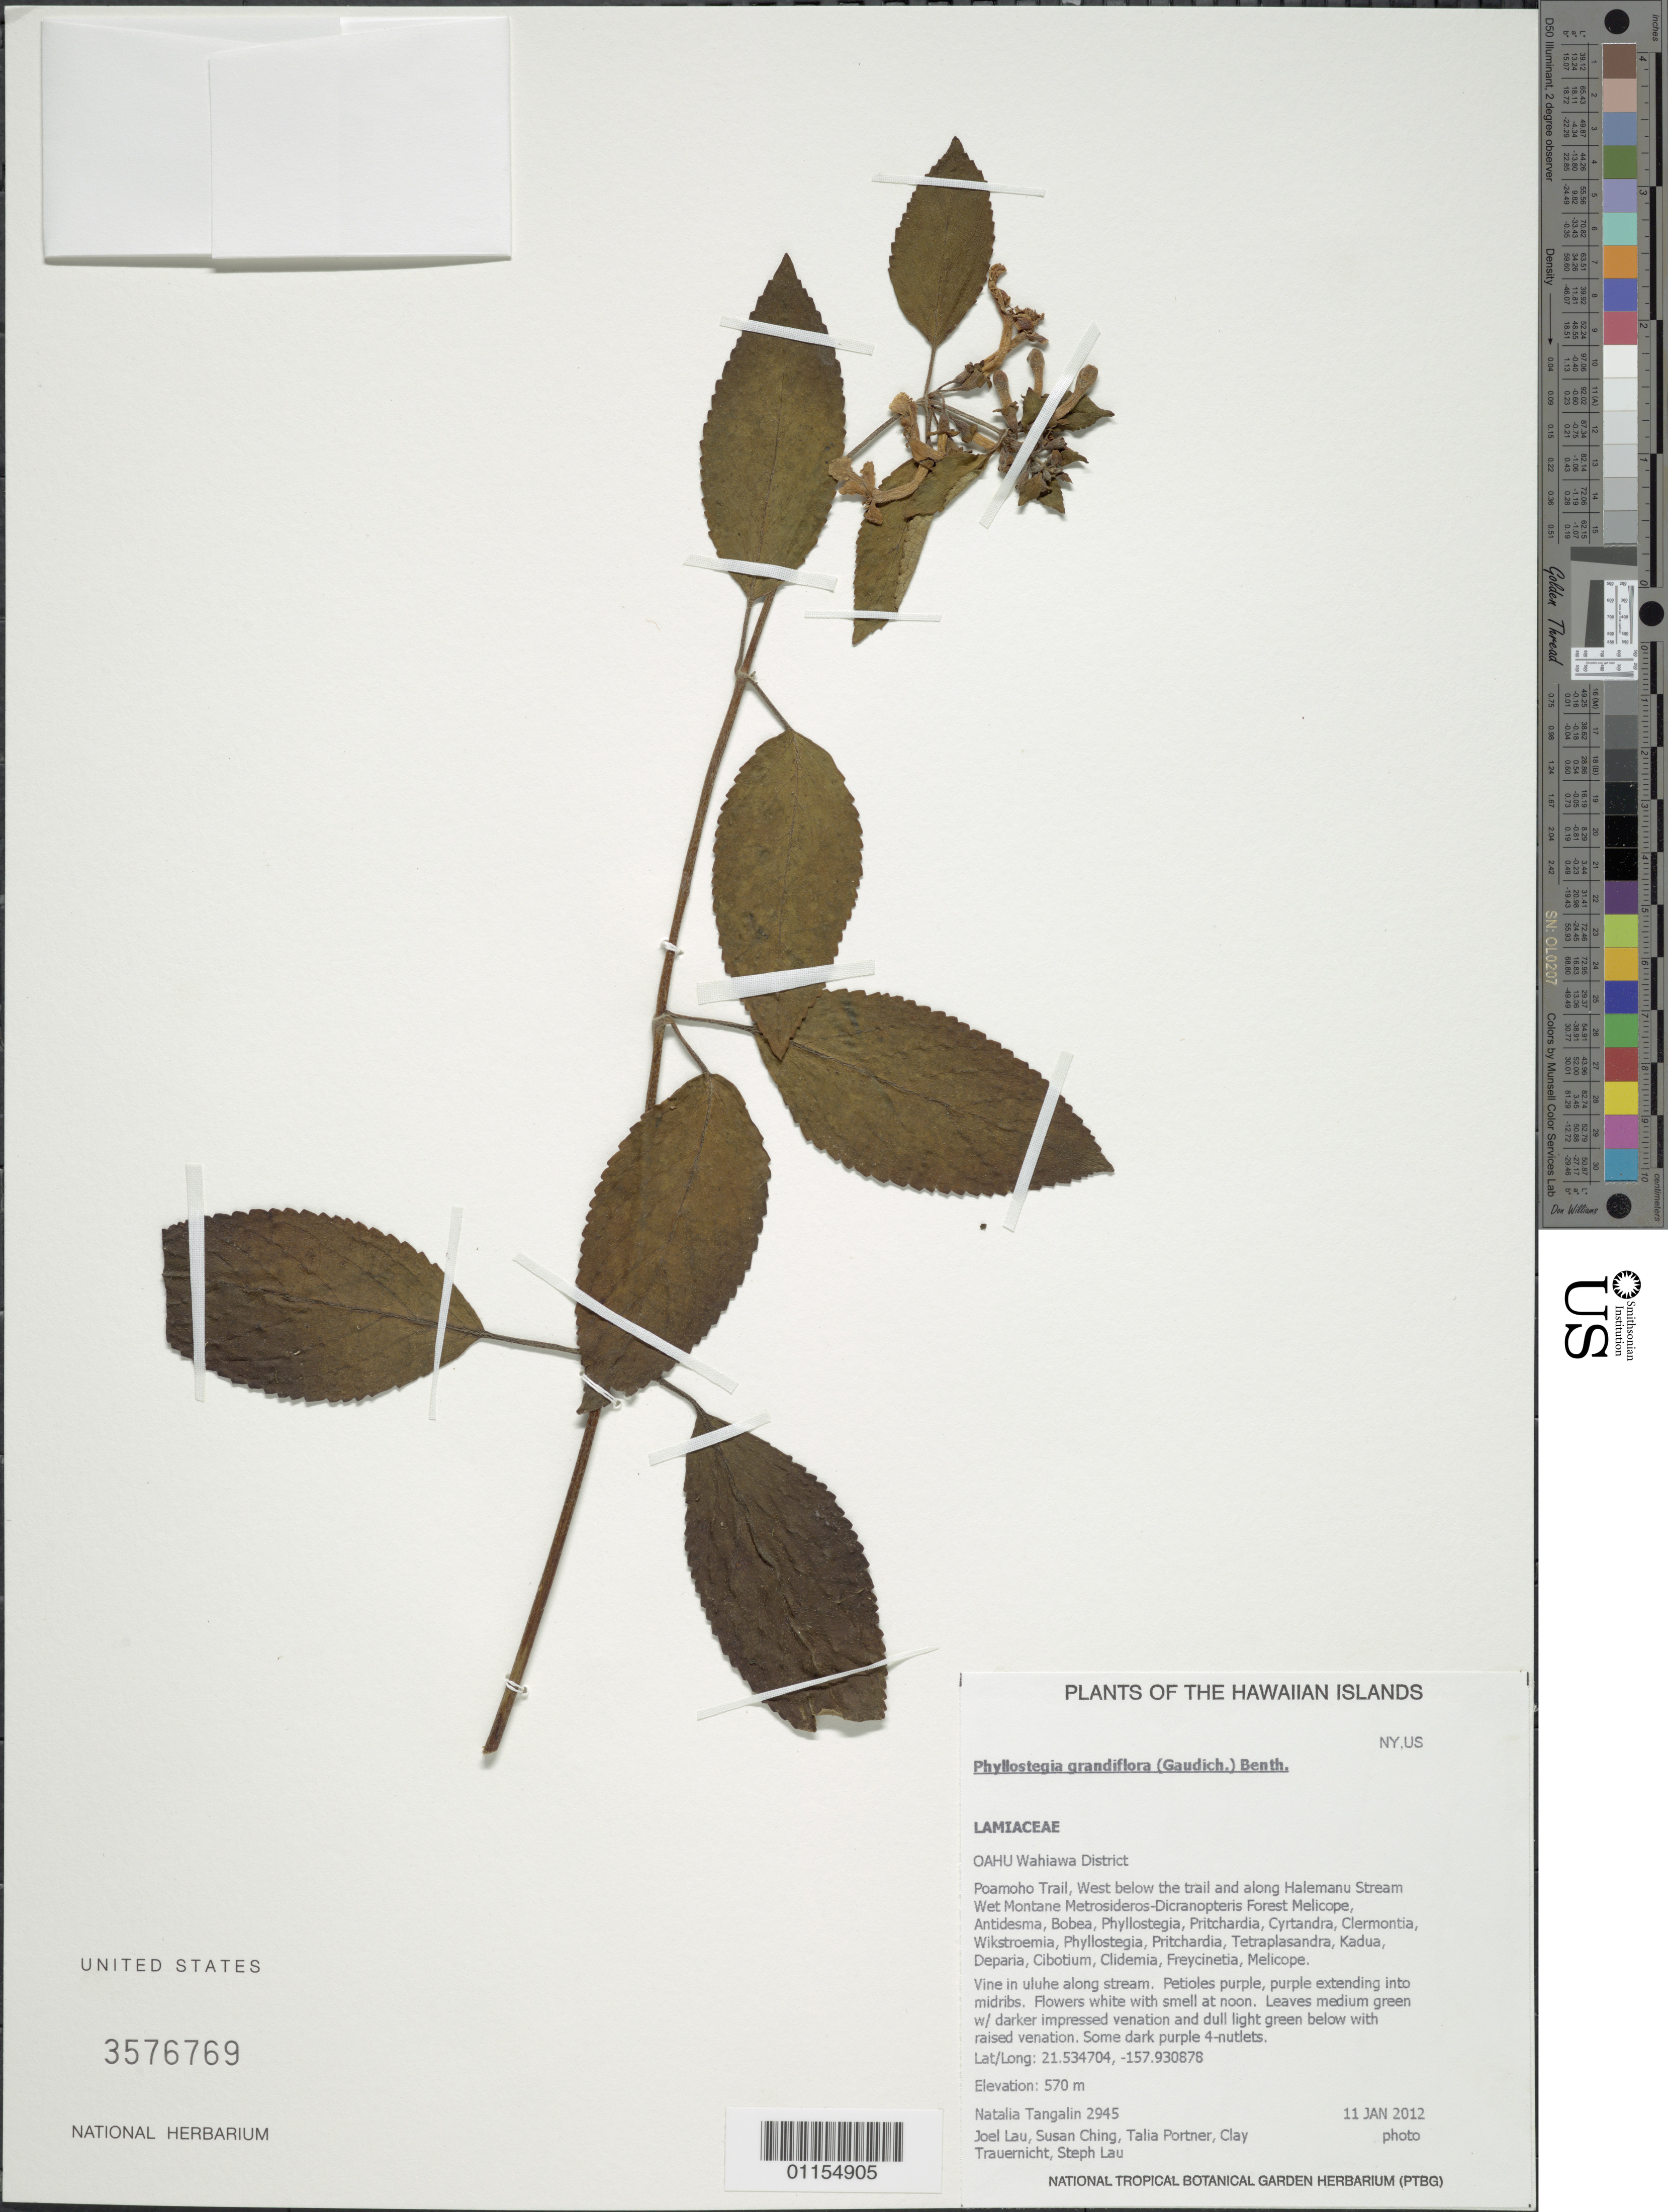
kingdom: Plantae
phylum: Tracheophyta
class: Magnoliopsida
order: Lamiales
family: Lamiaceae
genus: Phyllostegia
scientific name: Phyllostegia grandiflora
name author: (Gaudich.) Benth.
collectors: N. Tangalin, J. Lau, S. Ching, T. Portner, C. Trauernicht & S. Lau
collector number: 2945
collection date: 2012-01-11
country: United States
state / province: Hawaii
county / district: Honolulu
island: Oahu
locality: Wahiawa District, Poamoho Trail, west below the trail above Halemanu Stream.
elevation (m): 570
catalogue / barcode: US 3576769